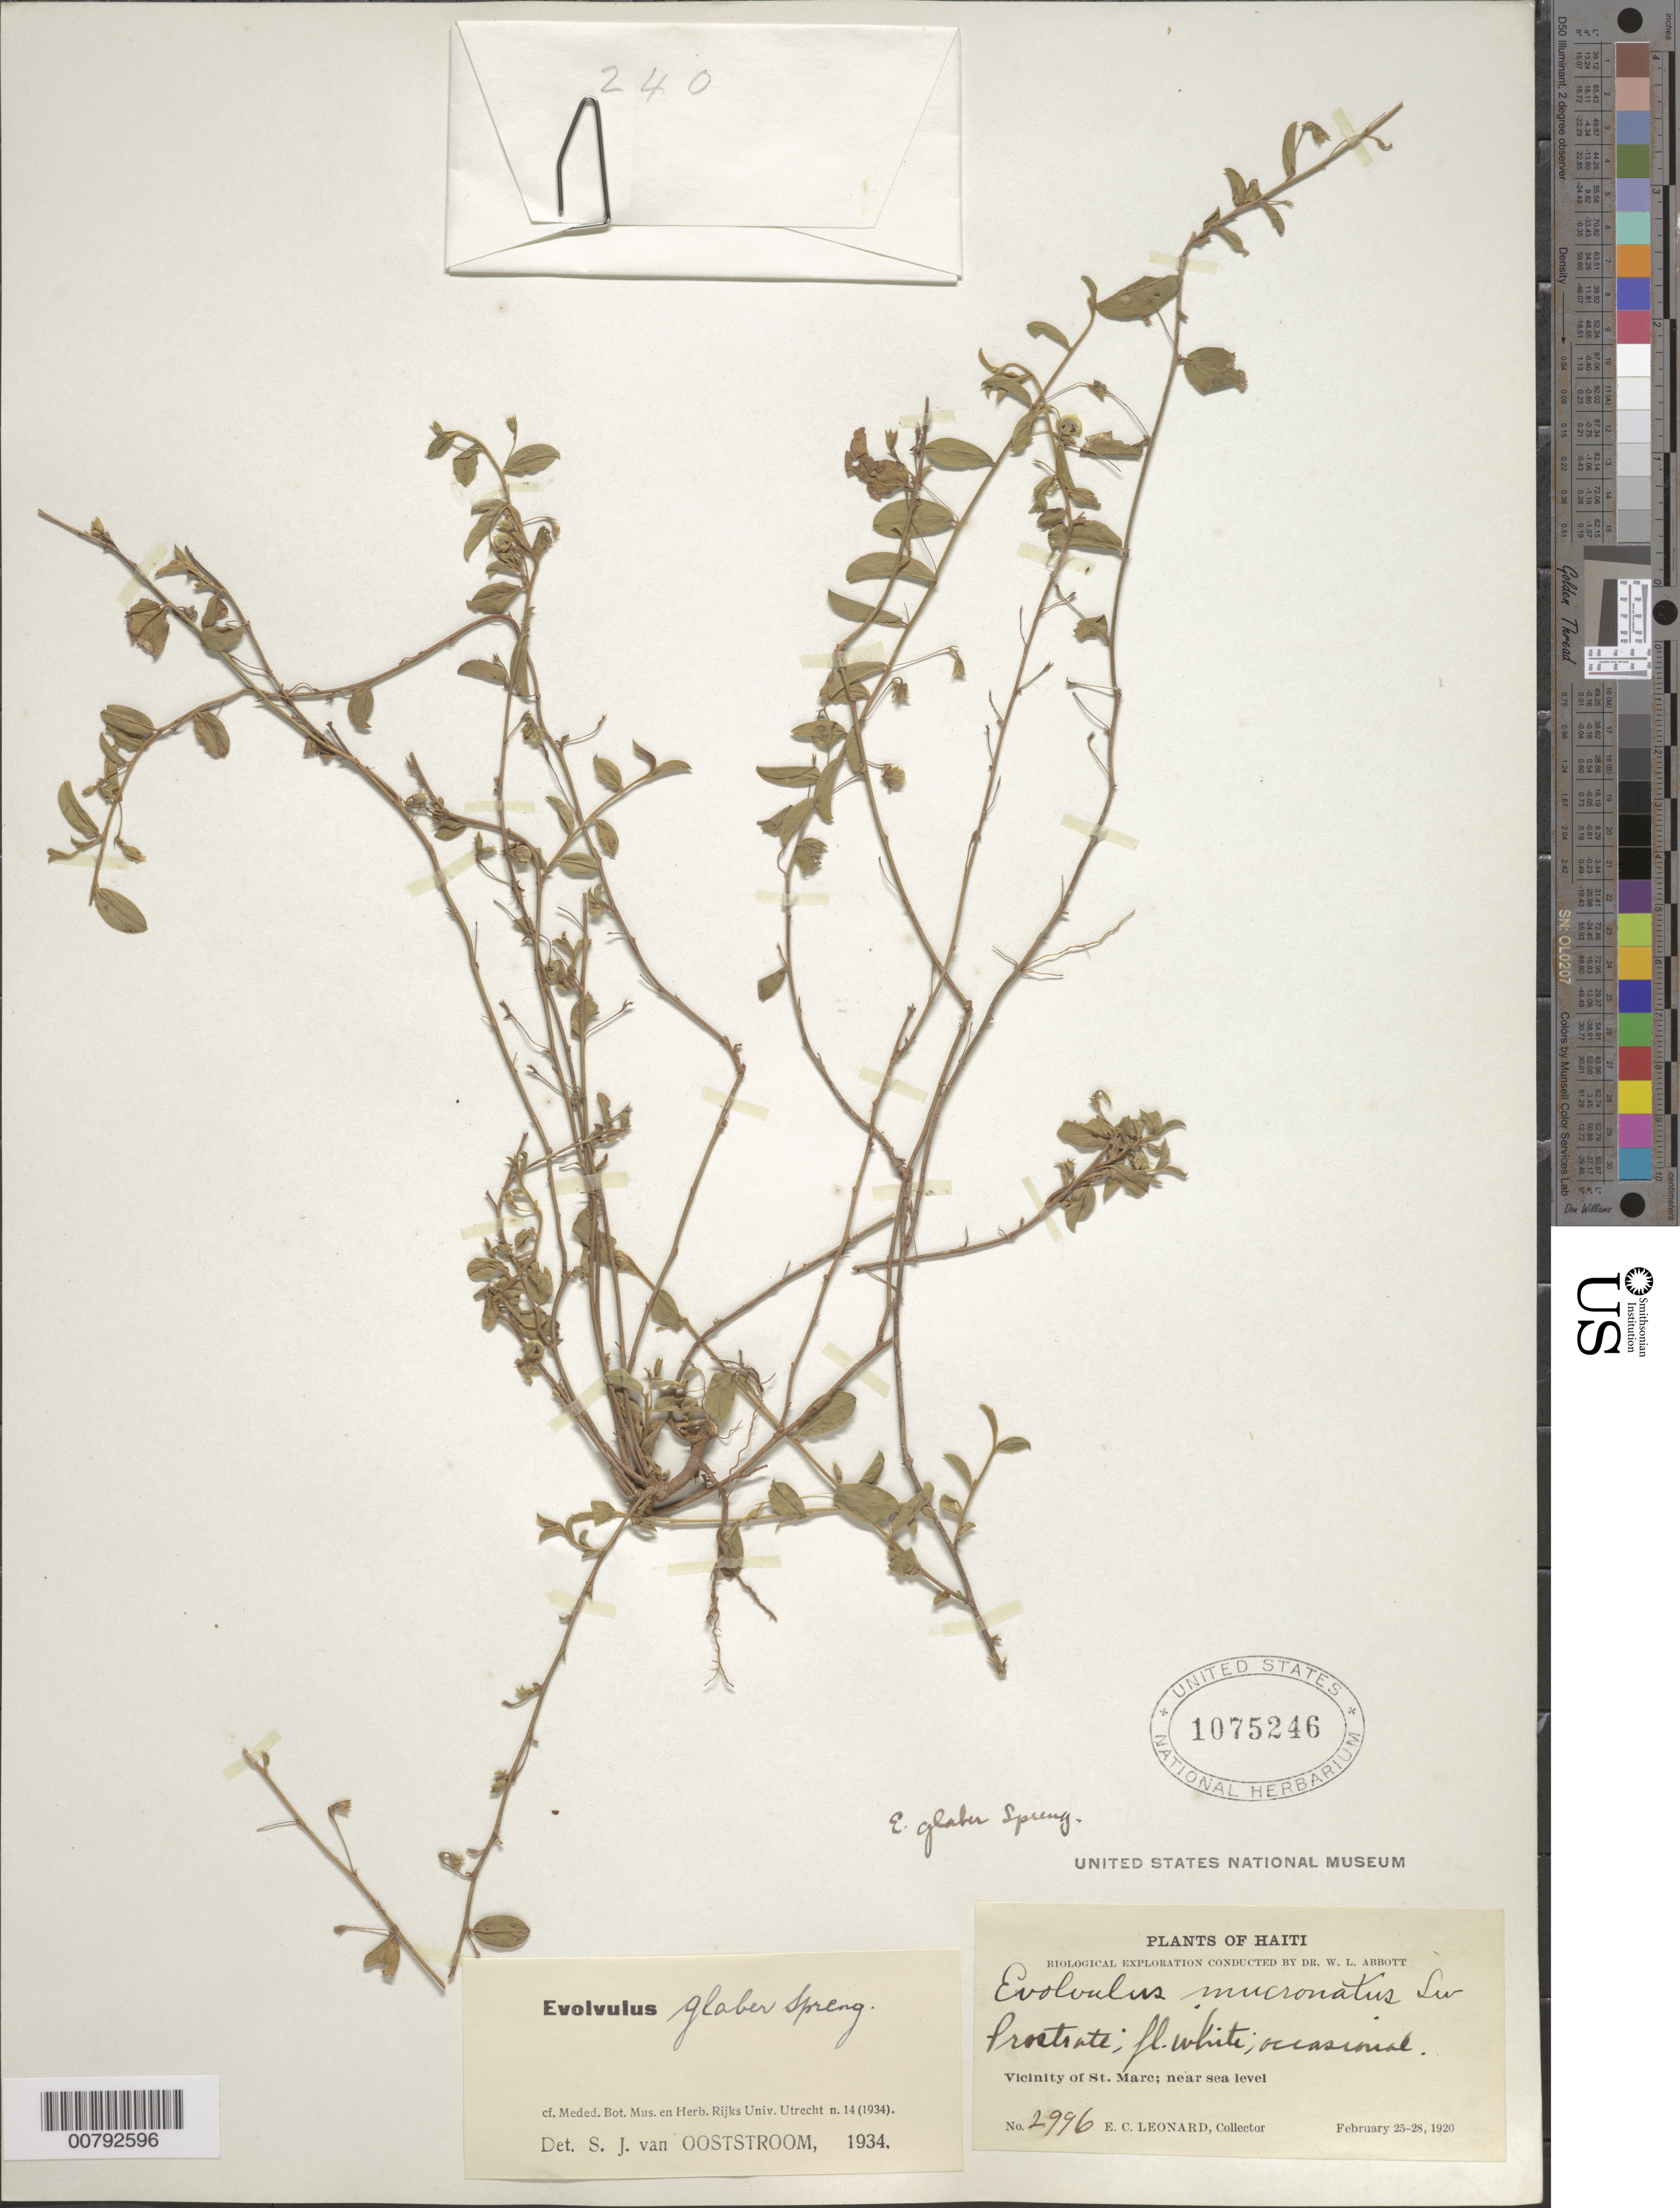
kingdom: Plantae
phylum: Tracheophyta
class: Magnoliopsida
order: Solanales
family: Convolvulaceae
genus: Evolvulus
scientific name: Evolvulus glaber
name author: Spreng.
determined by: Ooststroom, S. J. van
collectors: E. C. Leonard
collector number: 2996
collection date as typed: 25 Feb 1920 to 28 Feb 1920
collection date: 1920-02-25/1920-02-28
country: Haiti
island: Hispaniola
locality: Vicinity of St. Marc.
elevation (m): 0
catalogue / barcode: US 1075246